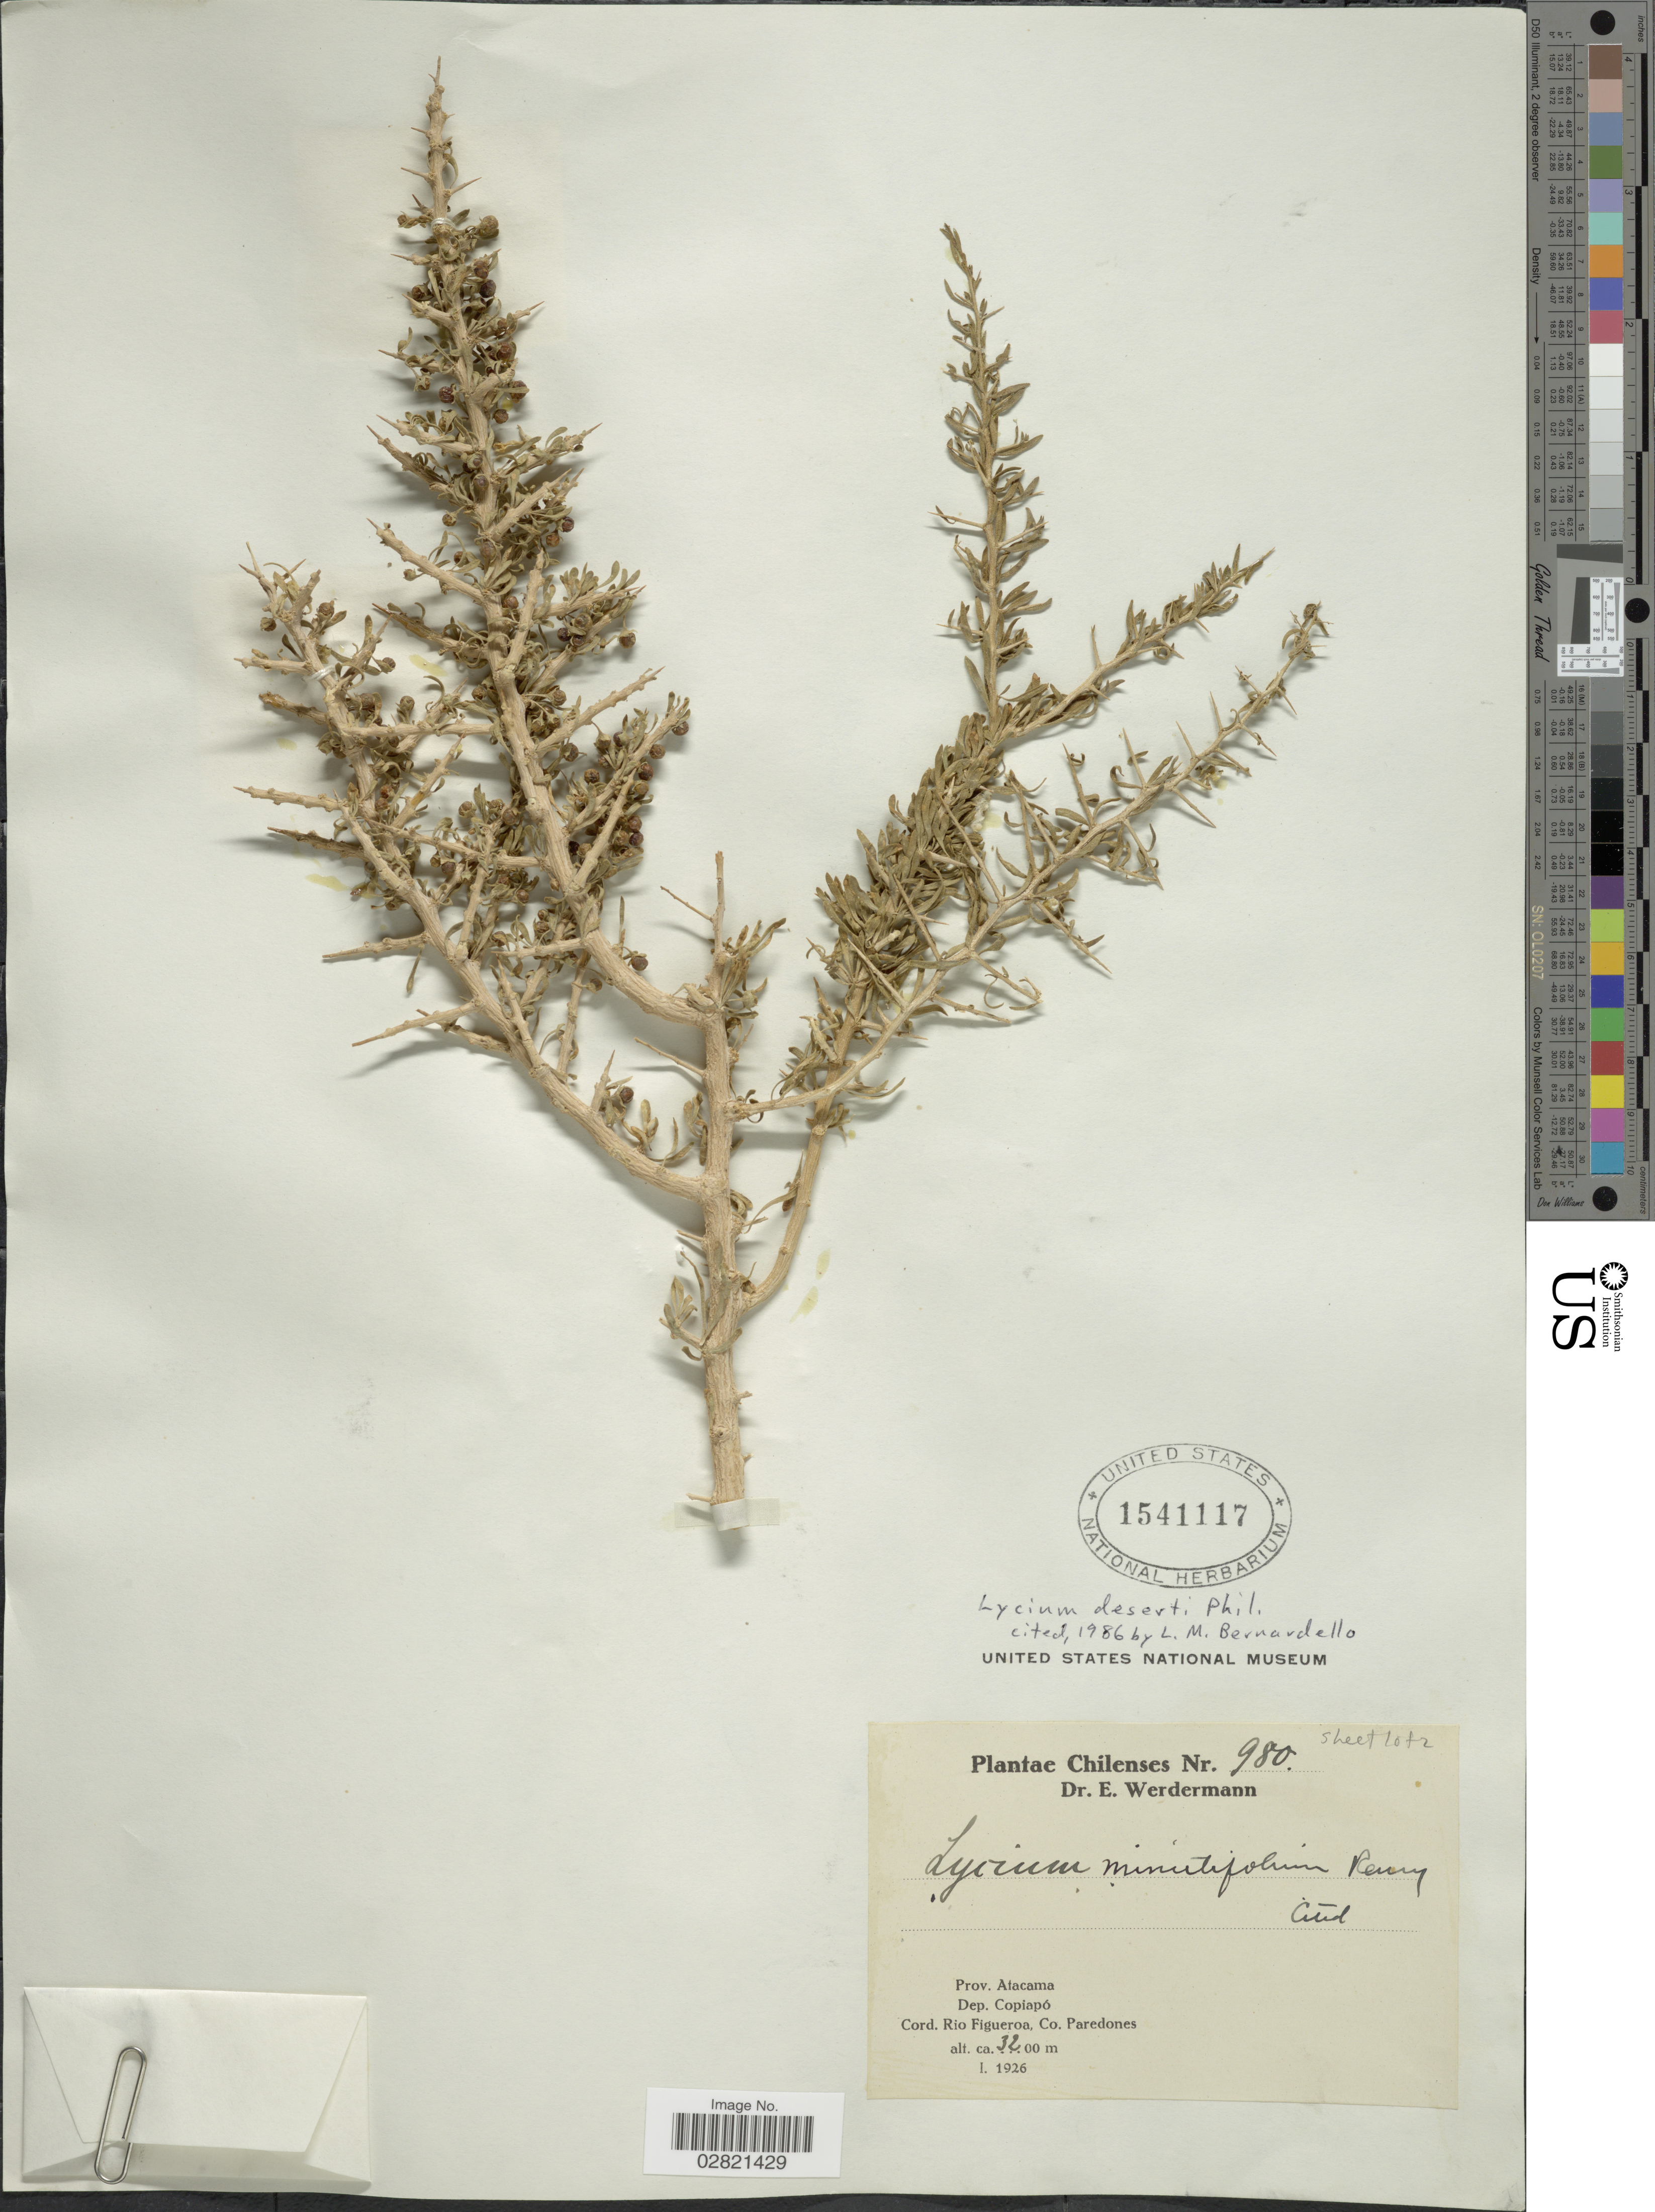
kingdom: Plantae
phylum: Tracheophyta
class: Magnoliopsida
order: Solanales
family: Solanaceae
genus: Lycium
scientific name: Lycium deserti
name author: Phil.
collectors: E. Werdermann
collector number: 980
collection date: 1926-01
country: Chile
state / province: Atacama (III)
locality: Prov. Atacama. Dep. Copiapó. Cord. Rio Figueroa, Co. Paredones.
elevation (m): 3200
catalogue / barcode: US 1541117